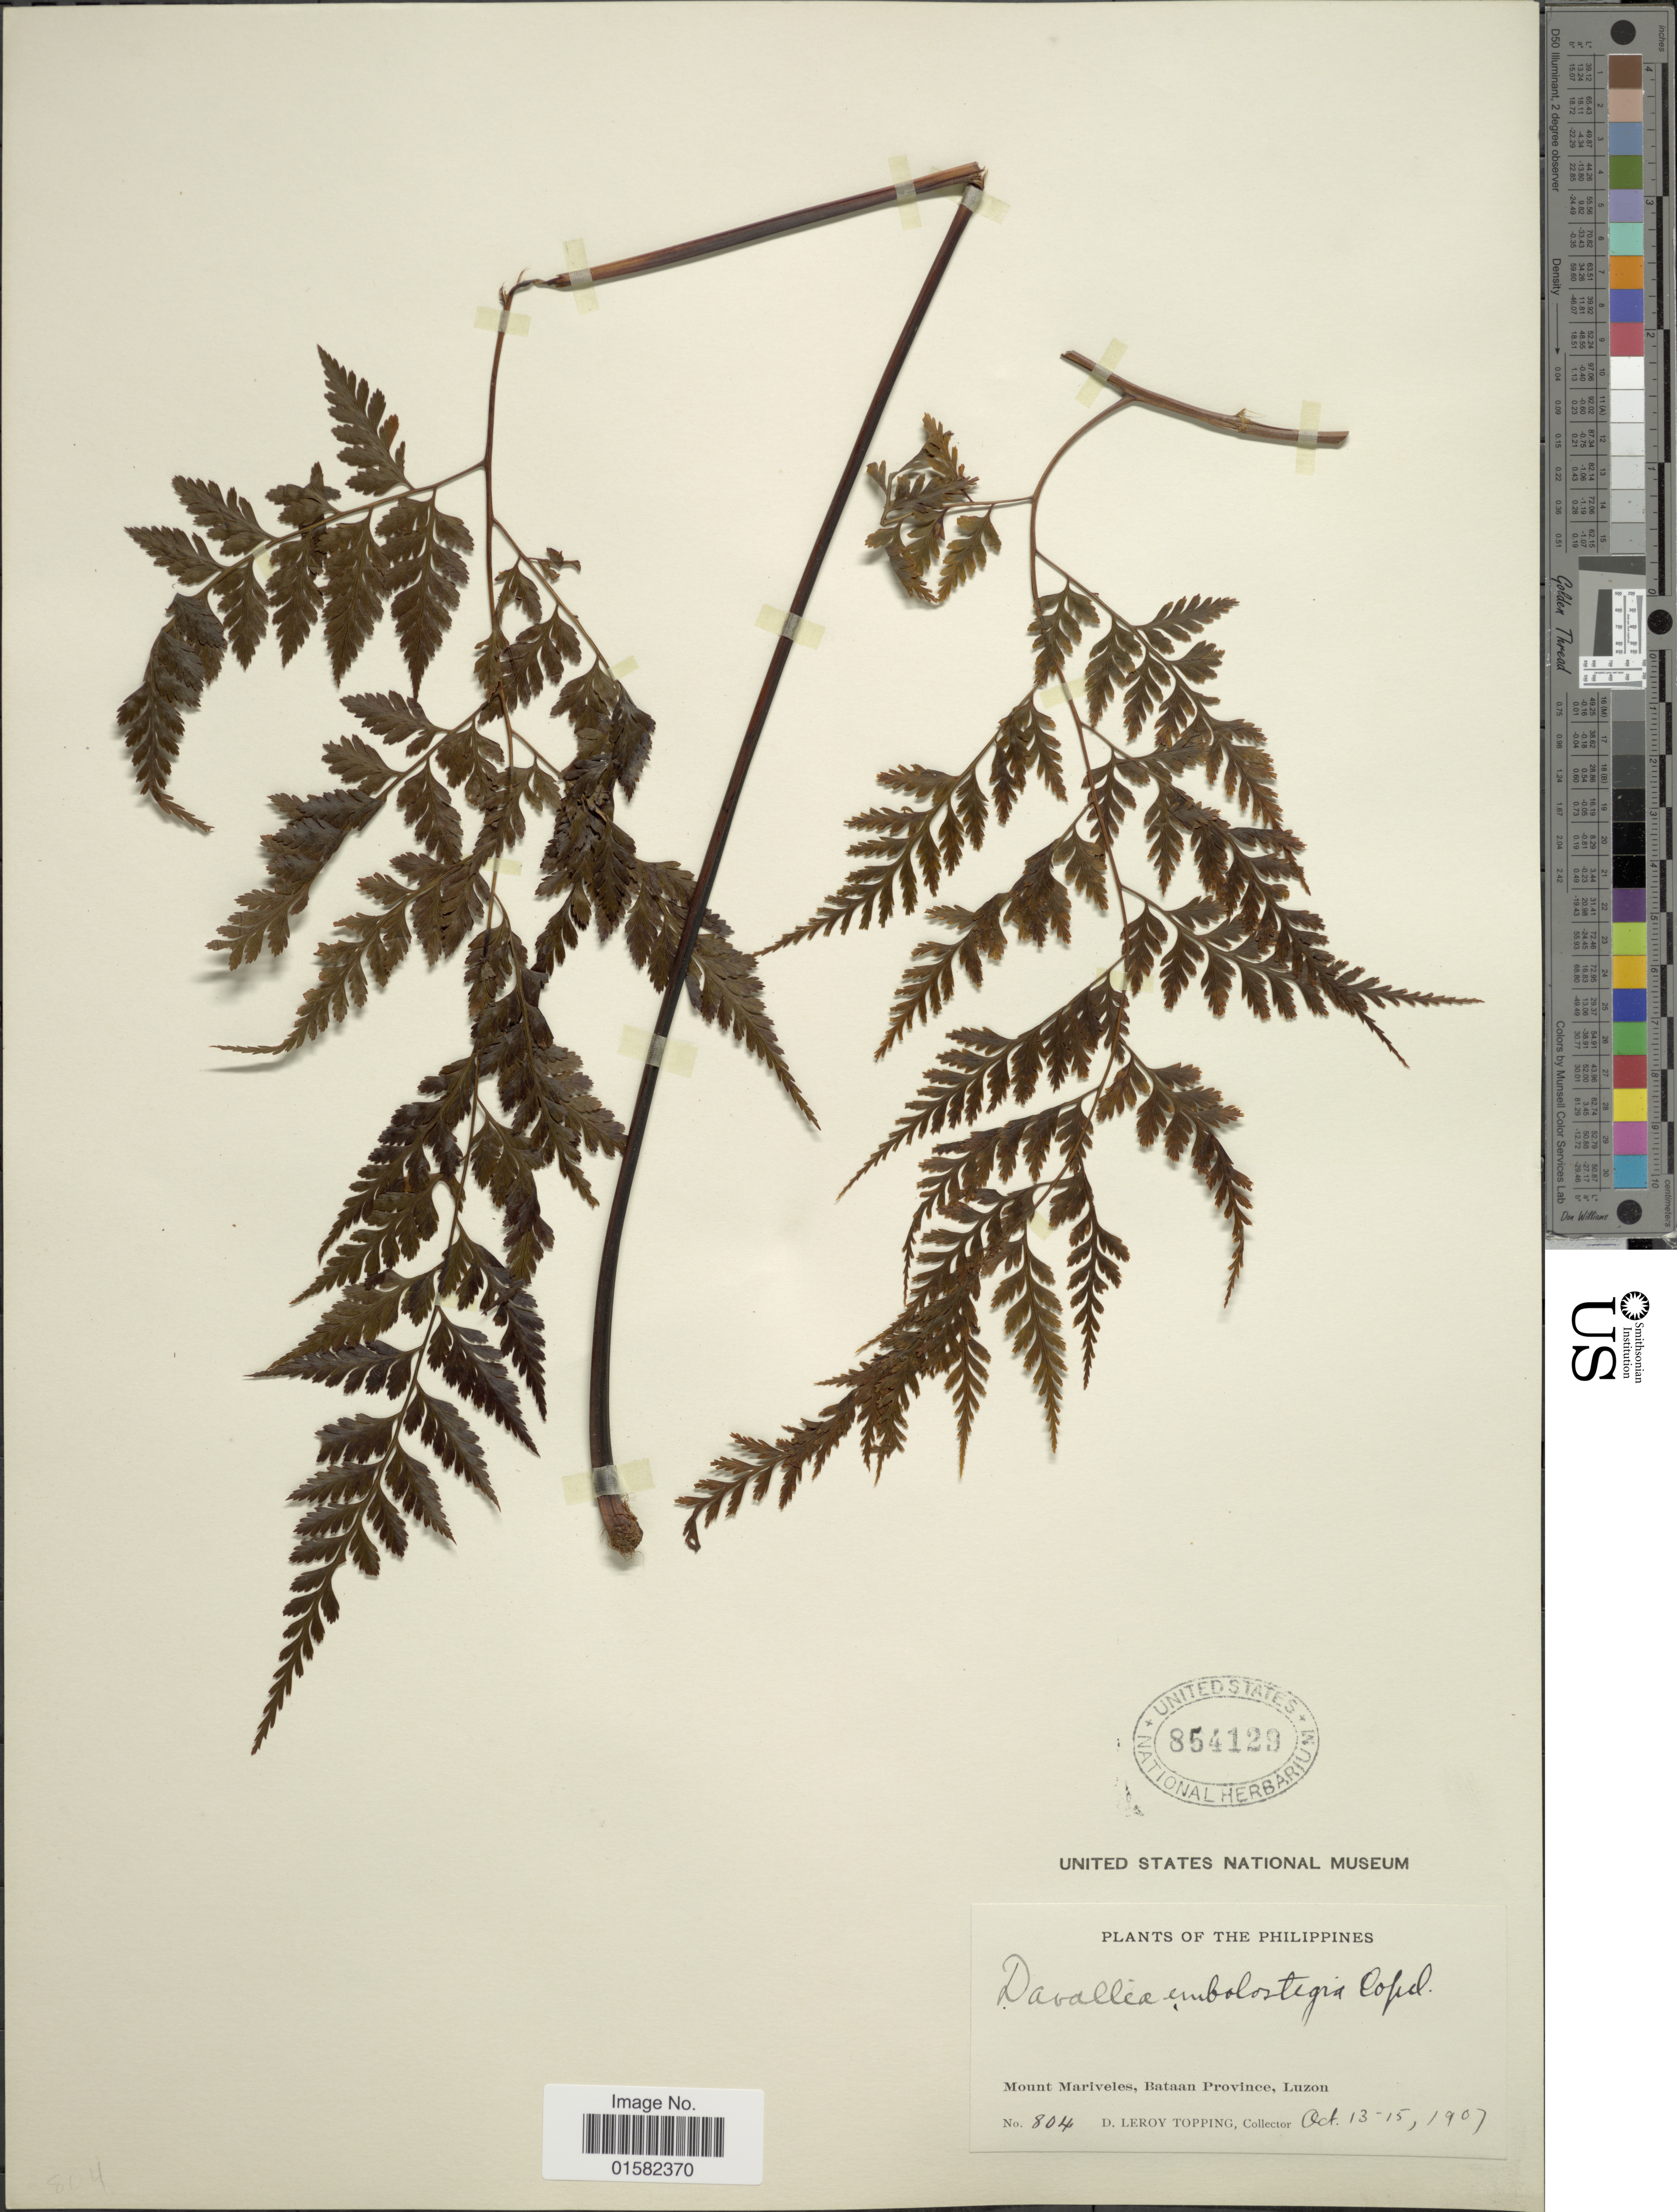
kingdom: Plantae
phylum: Tracheophyta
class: Polypodiopsida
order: Polypodiales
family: Davalliaceae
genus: Wibelia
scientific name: Wibelia embolostegia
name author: (Colla) M. Kato & Tsutsumi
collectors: D. L. Topping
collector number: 804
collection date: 1907-10-13/1907-10-15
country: Philippines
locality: Mount Mariveles, Bataan Province, Luzon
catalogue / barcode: US 854129